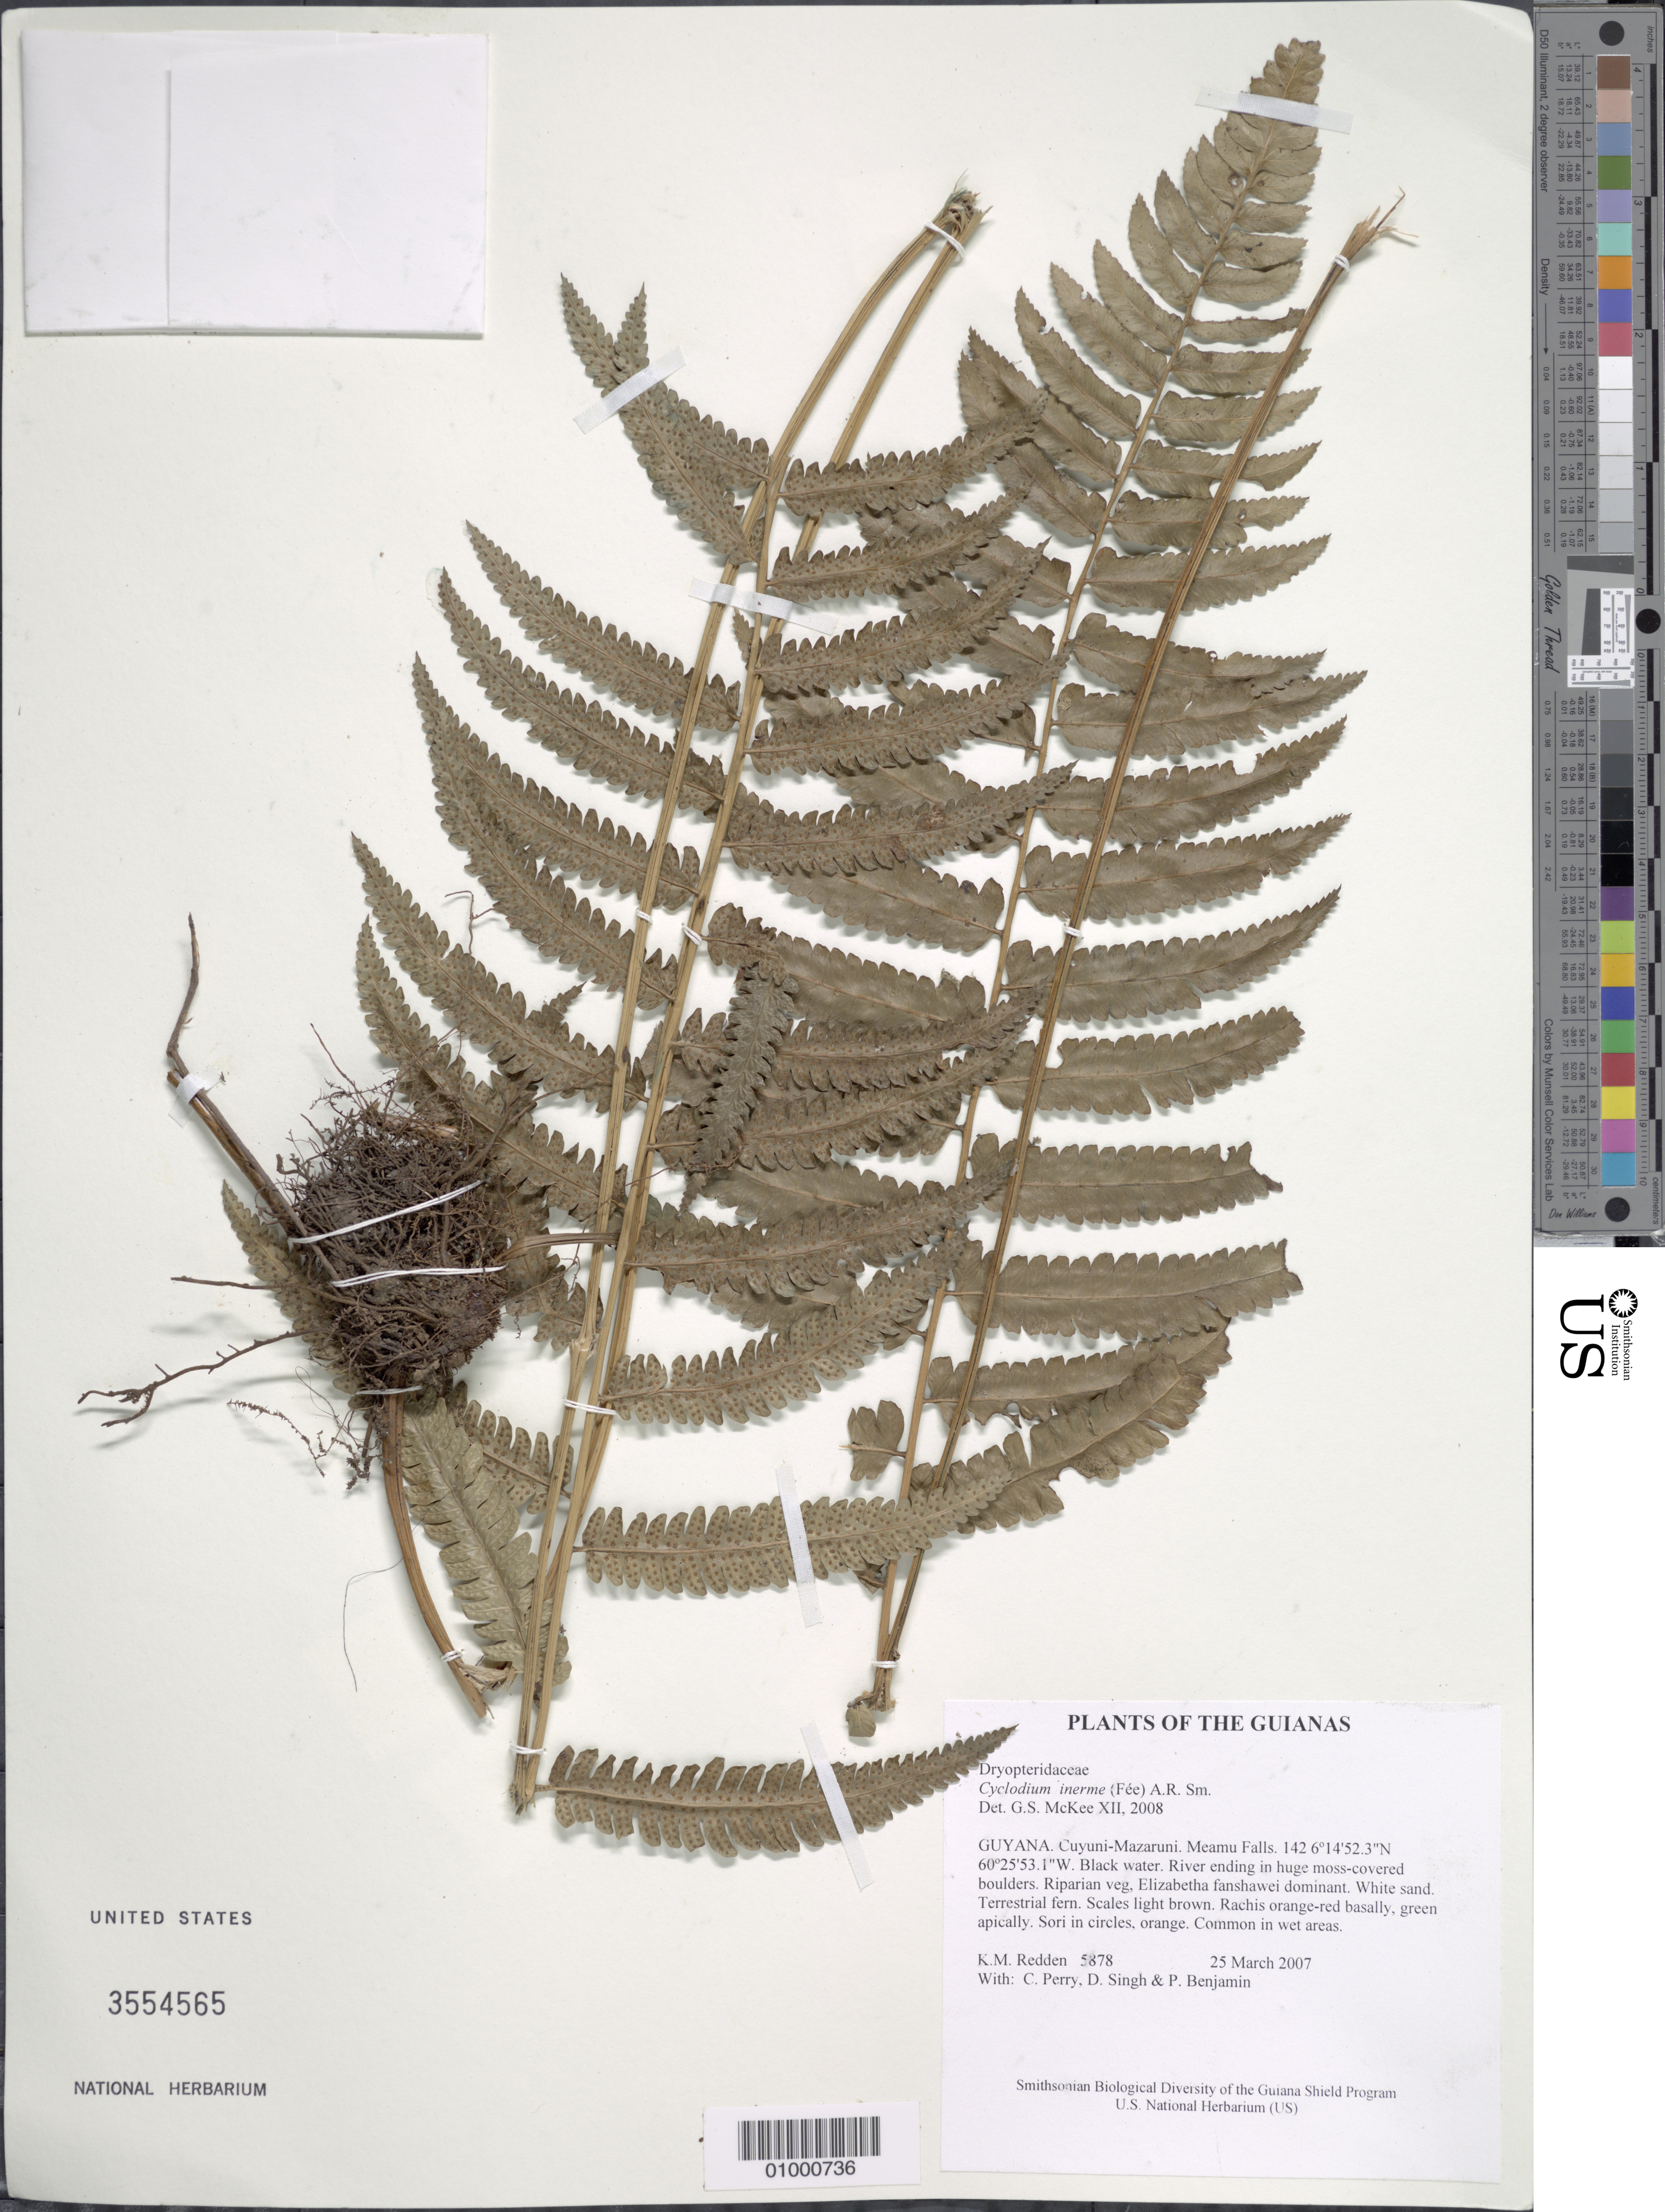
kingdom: Plantae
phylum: Tracheophyta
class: Polypodiopsida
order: Polypodiales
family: Dryopteridaceae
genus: Cyclodium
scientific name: Cyclodium inerme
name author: (Fée) A.R. Sm.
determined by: McKee, G. S., (US), NMNH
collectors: K. M. Redden, C. Perry, D. Singh & P. Benjamin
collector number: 5878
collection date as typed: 25 March 2007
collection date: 2007-03-25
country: Guyana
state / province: Cuyuni-Mazaruni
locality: Meamu Falls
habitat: Black water. River ending in huge moss-covered boulders. Riparian veg, Elizabetha fanshawei dominant. White sand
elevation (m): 142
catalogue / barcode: US 3554565